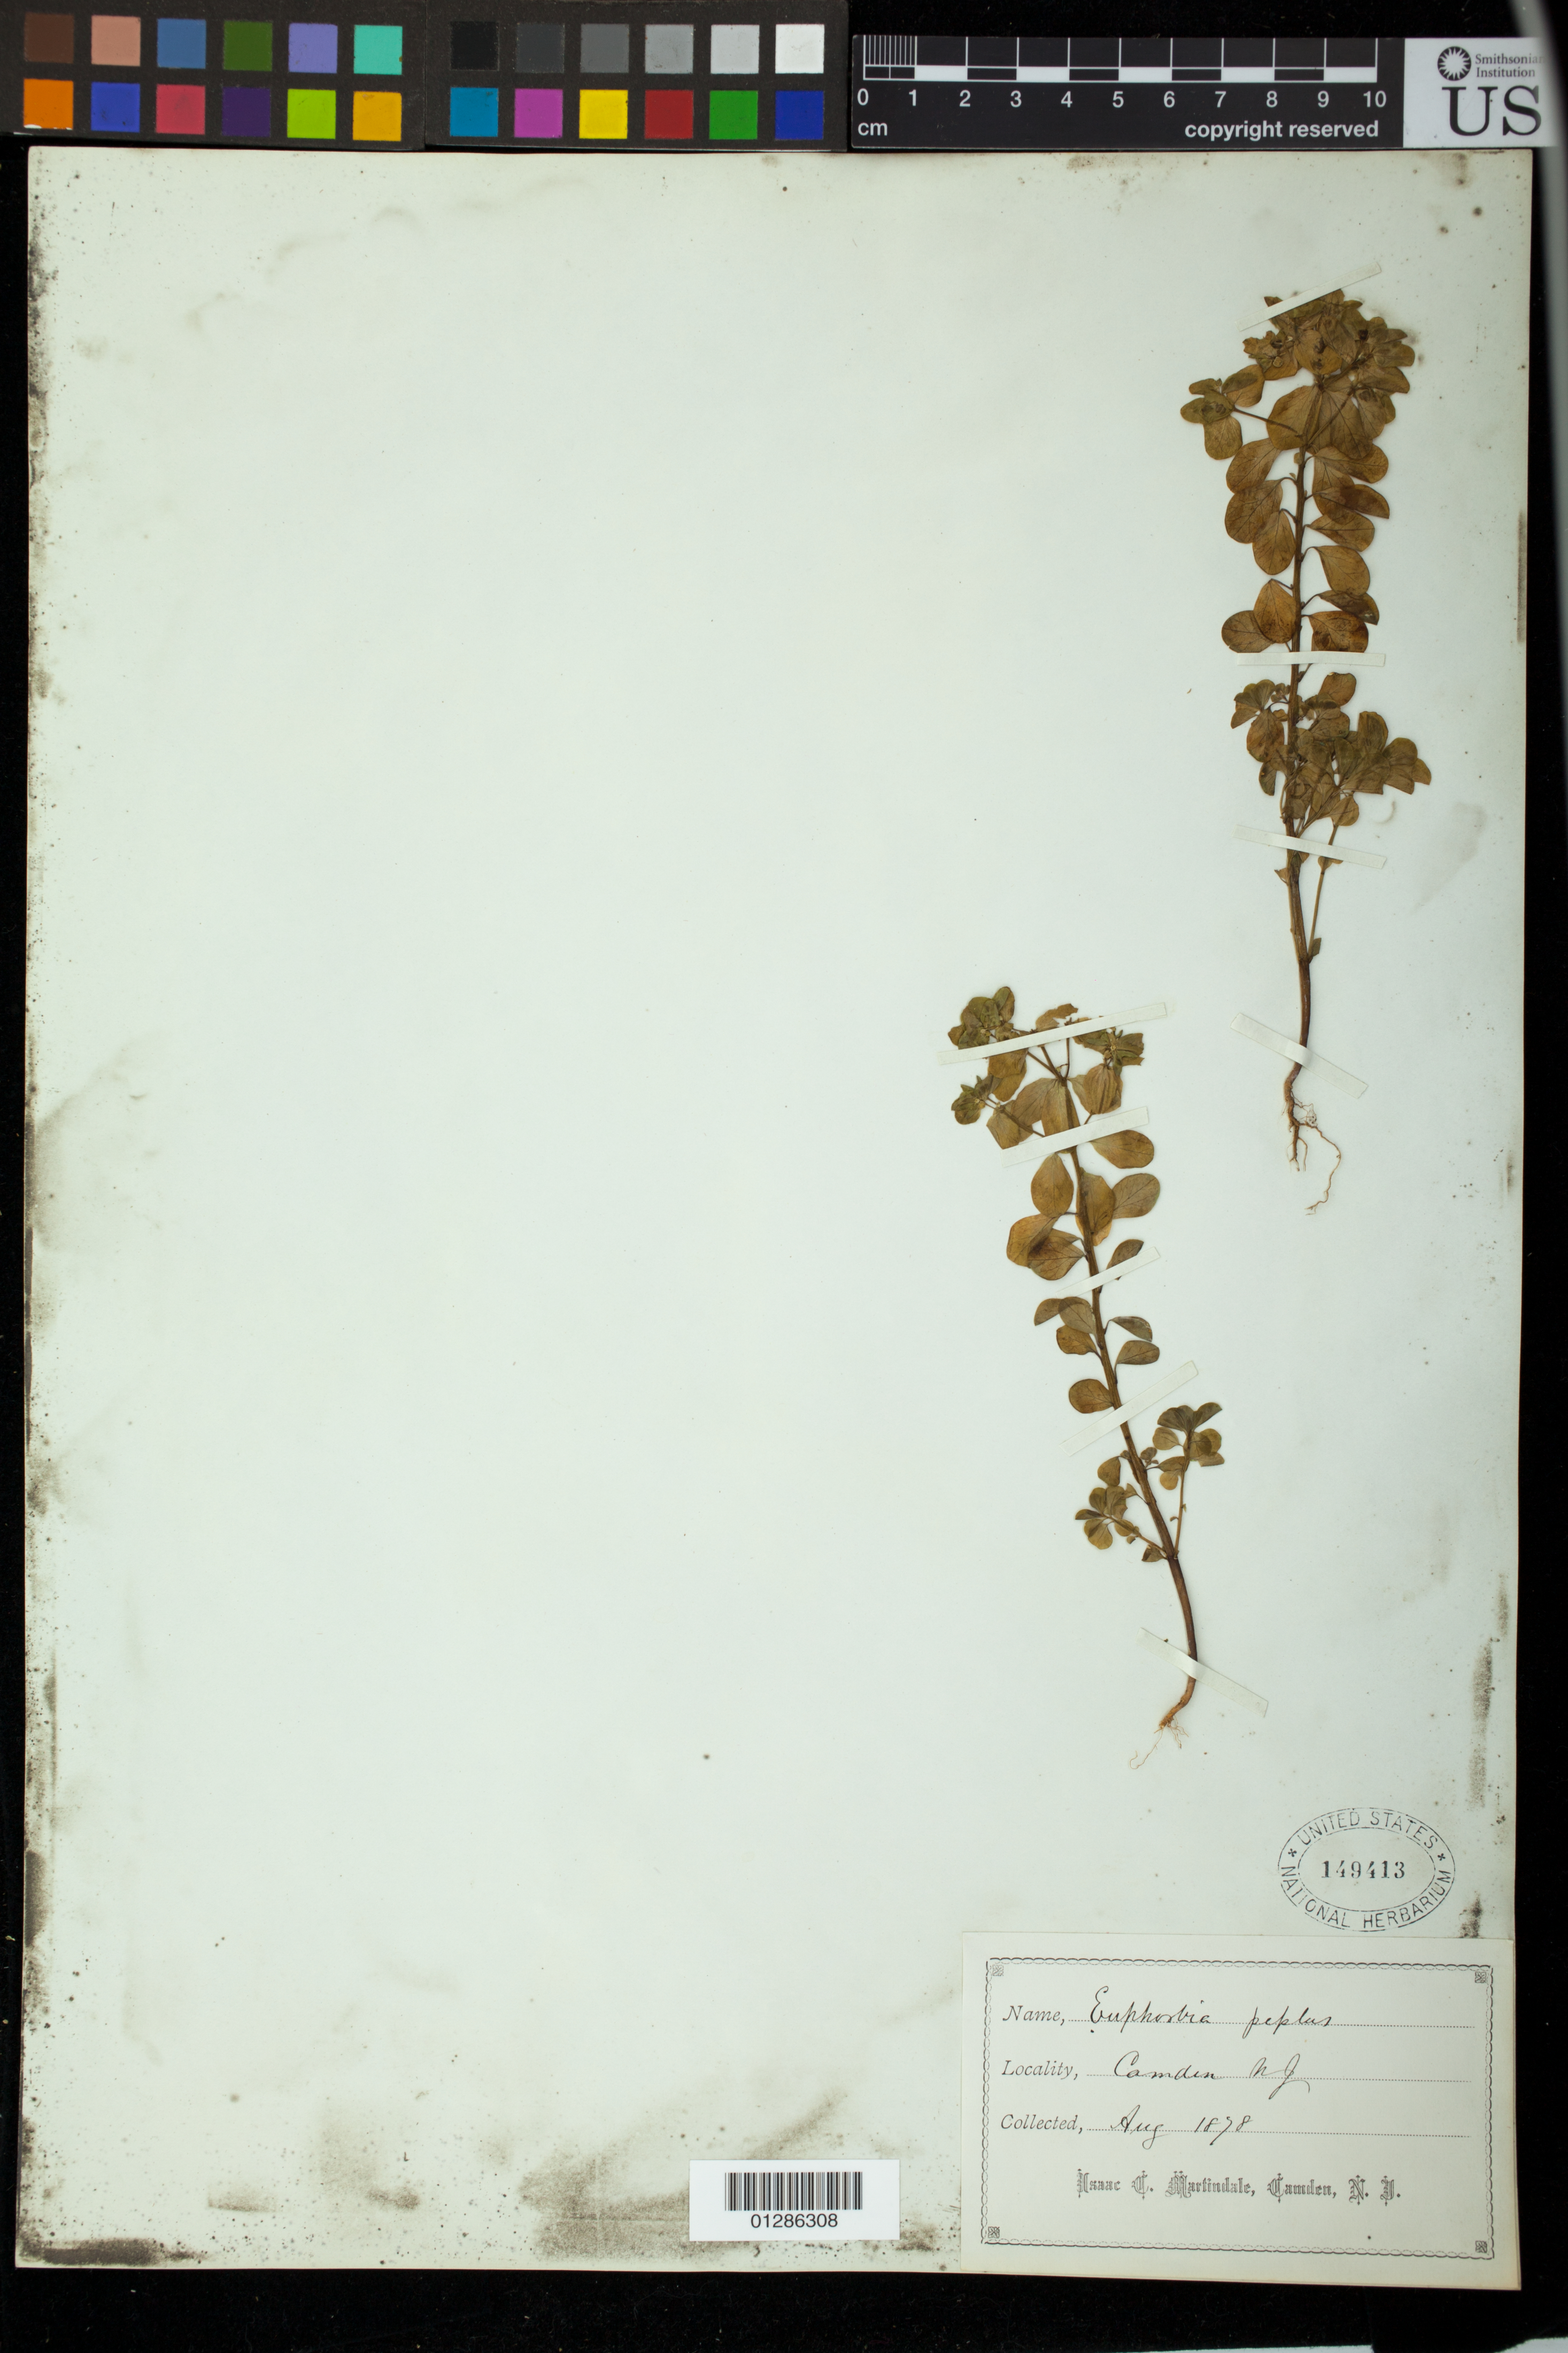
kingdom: Plantae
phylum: Tracheophyta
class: Magnoliopsida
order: Malpighiales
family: Euphorbiaceae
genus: Euphorbia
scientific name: Euphorbia peplus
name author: L.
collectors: I. C. Martindale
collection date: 1878-08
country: United States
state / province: New Jersey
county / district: Camden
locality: Camden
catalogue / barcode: US 149413